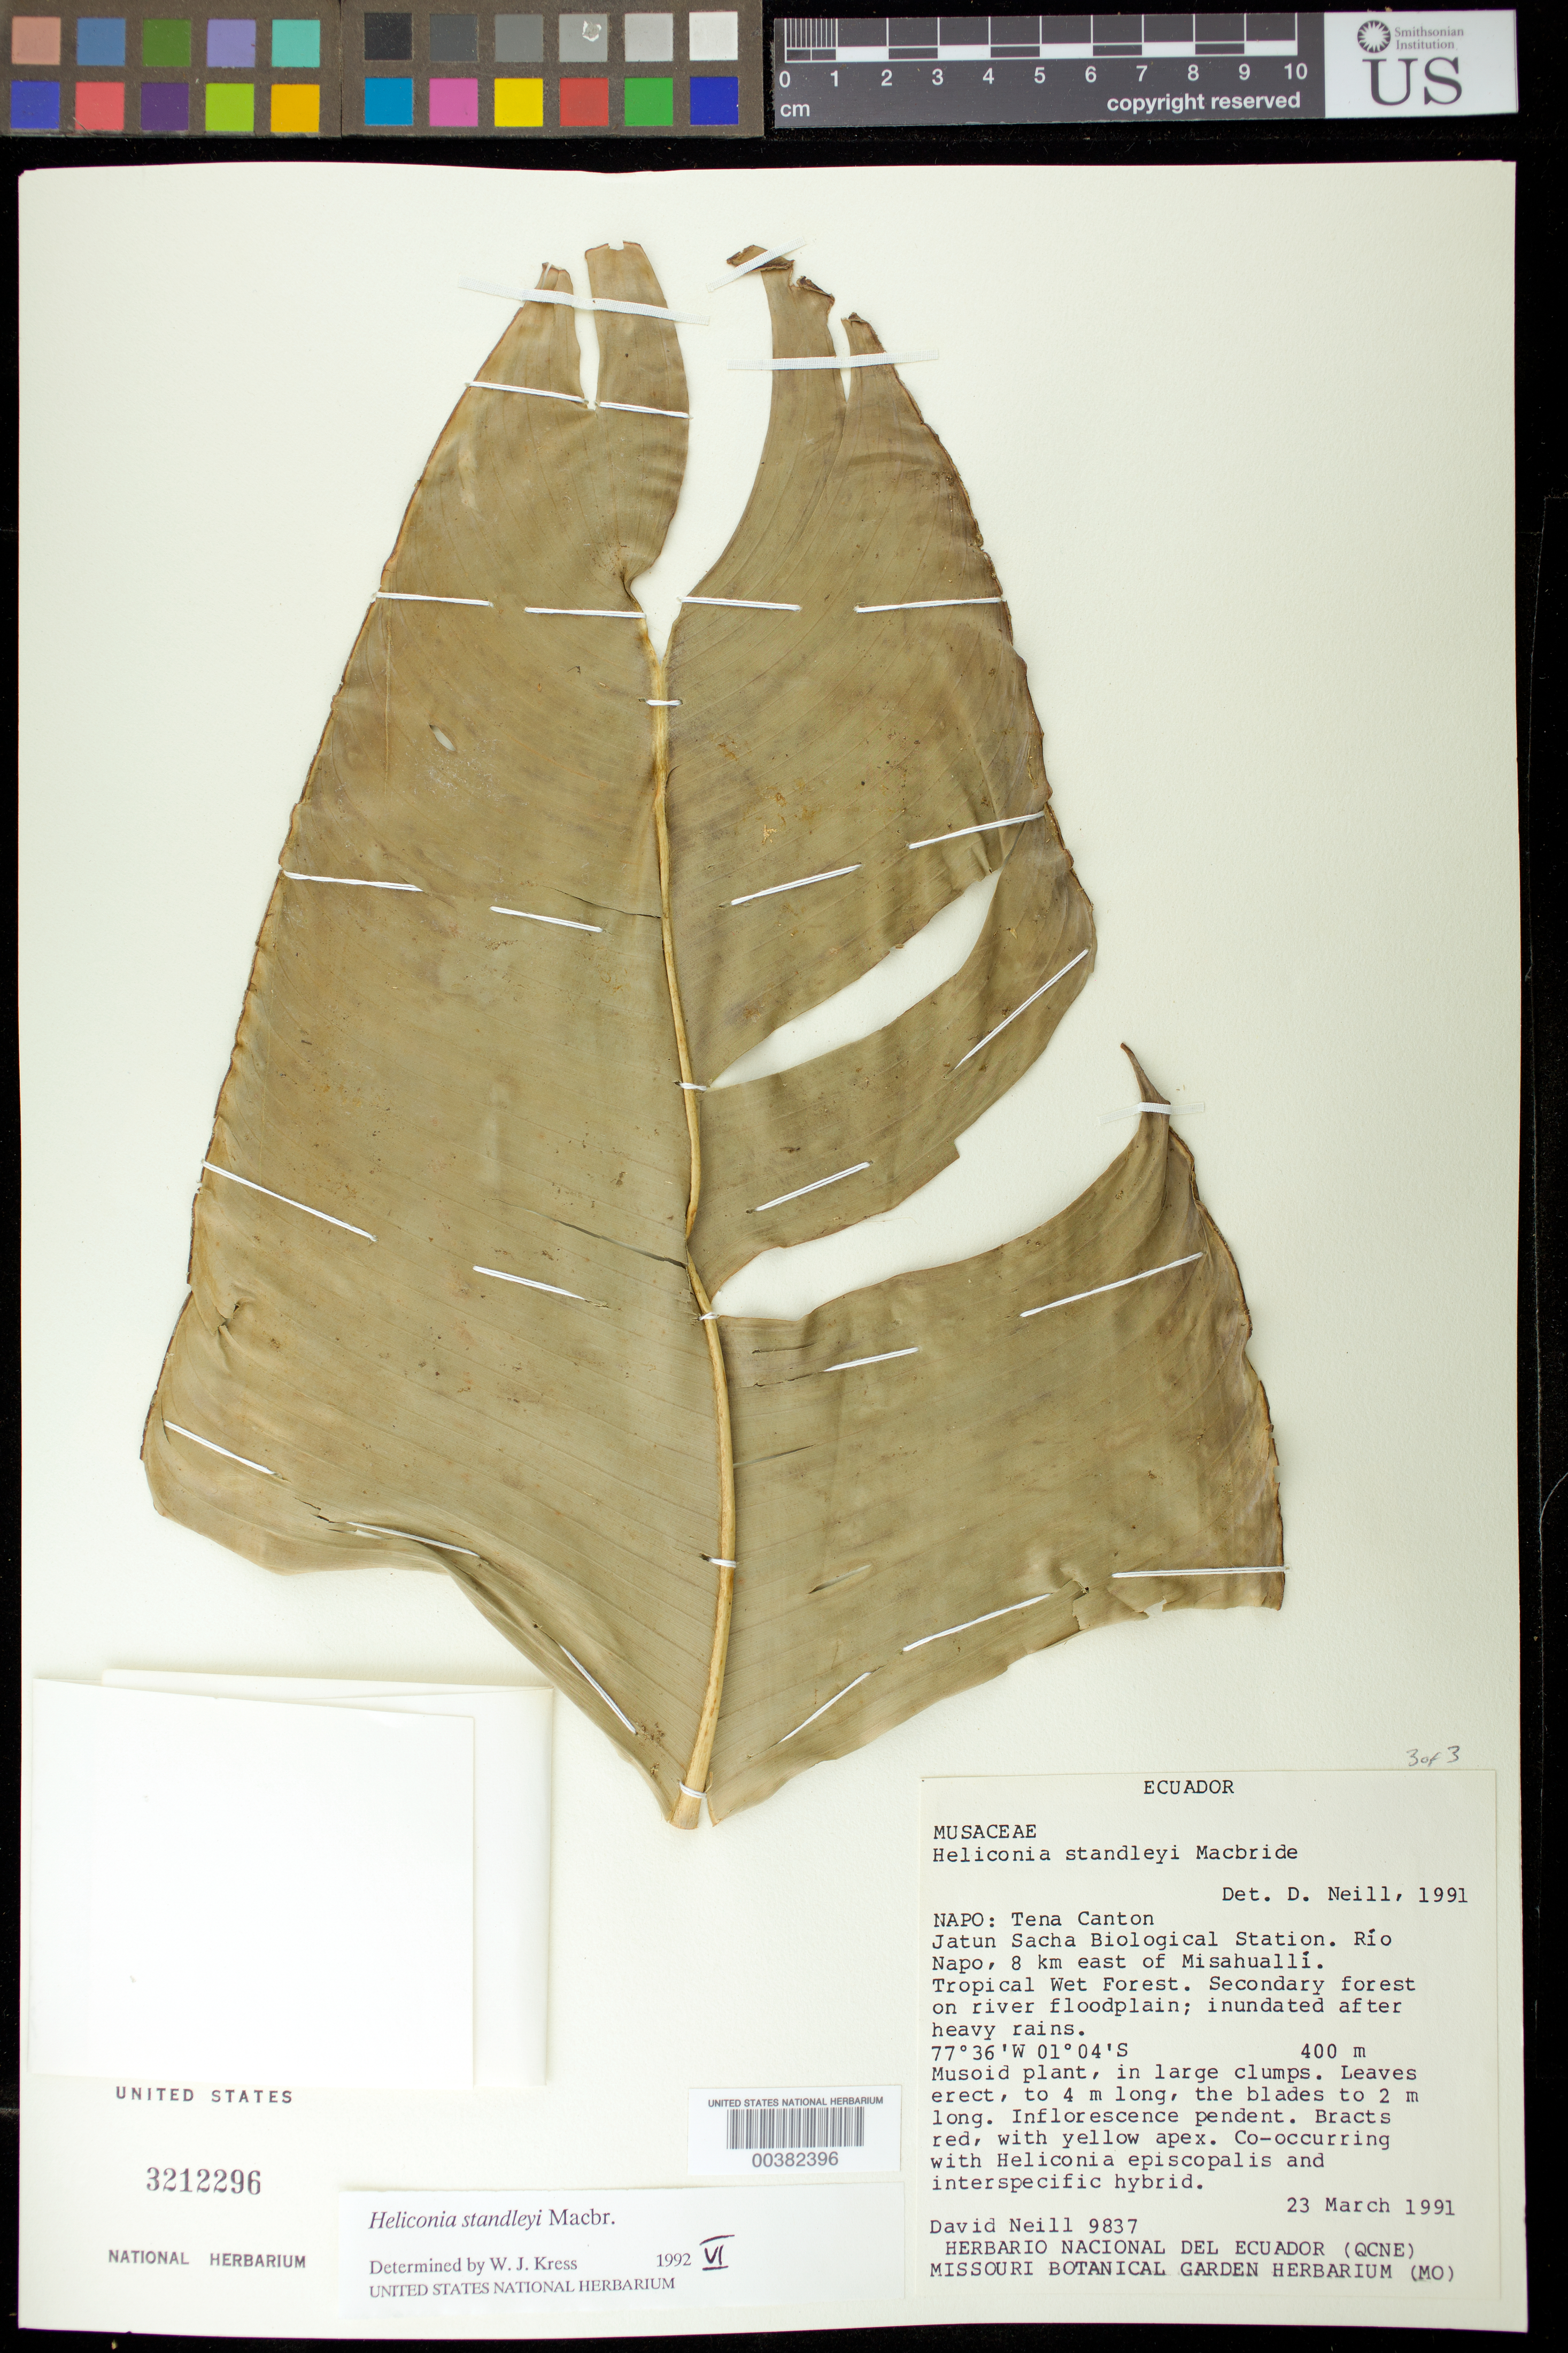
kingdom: Plantae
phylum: Tracheophyta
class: Liliopsida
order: Zingiberales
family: Heliconiaceae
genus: Heliconia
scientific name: Heliconia standleyi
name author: J.F. Macbr.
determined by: Kress, W. J., (US), Smithsonian Institution - National Museum of Natural History (UNITED STATES)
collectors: D. A. Neill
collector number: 9837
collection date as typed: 23 Mar 1991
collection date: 1991-03-23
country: Ecuador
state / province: Napo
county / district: Tena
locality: Tena Canton, jatun sacha biol. Sta. Rio Napo 8 km E of misahualli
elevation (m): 400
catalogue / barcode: US 3212296